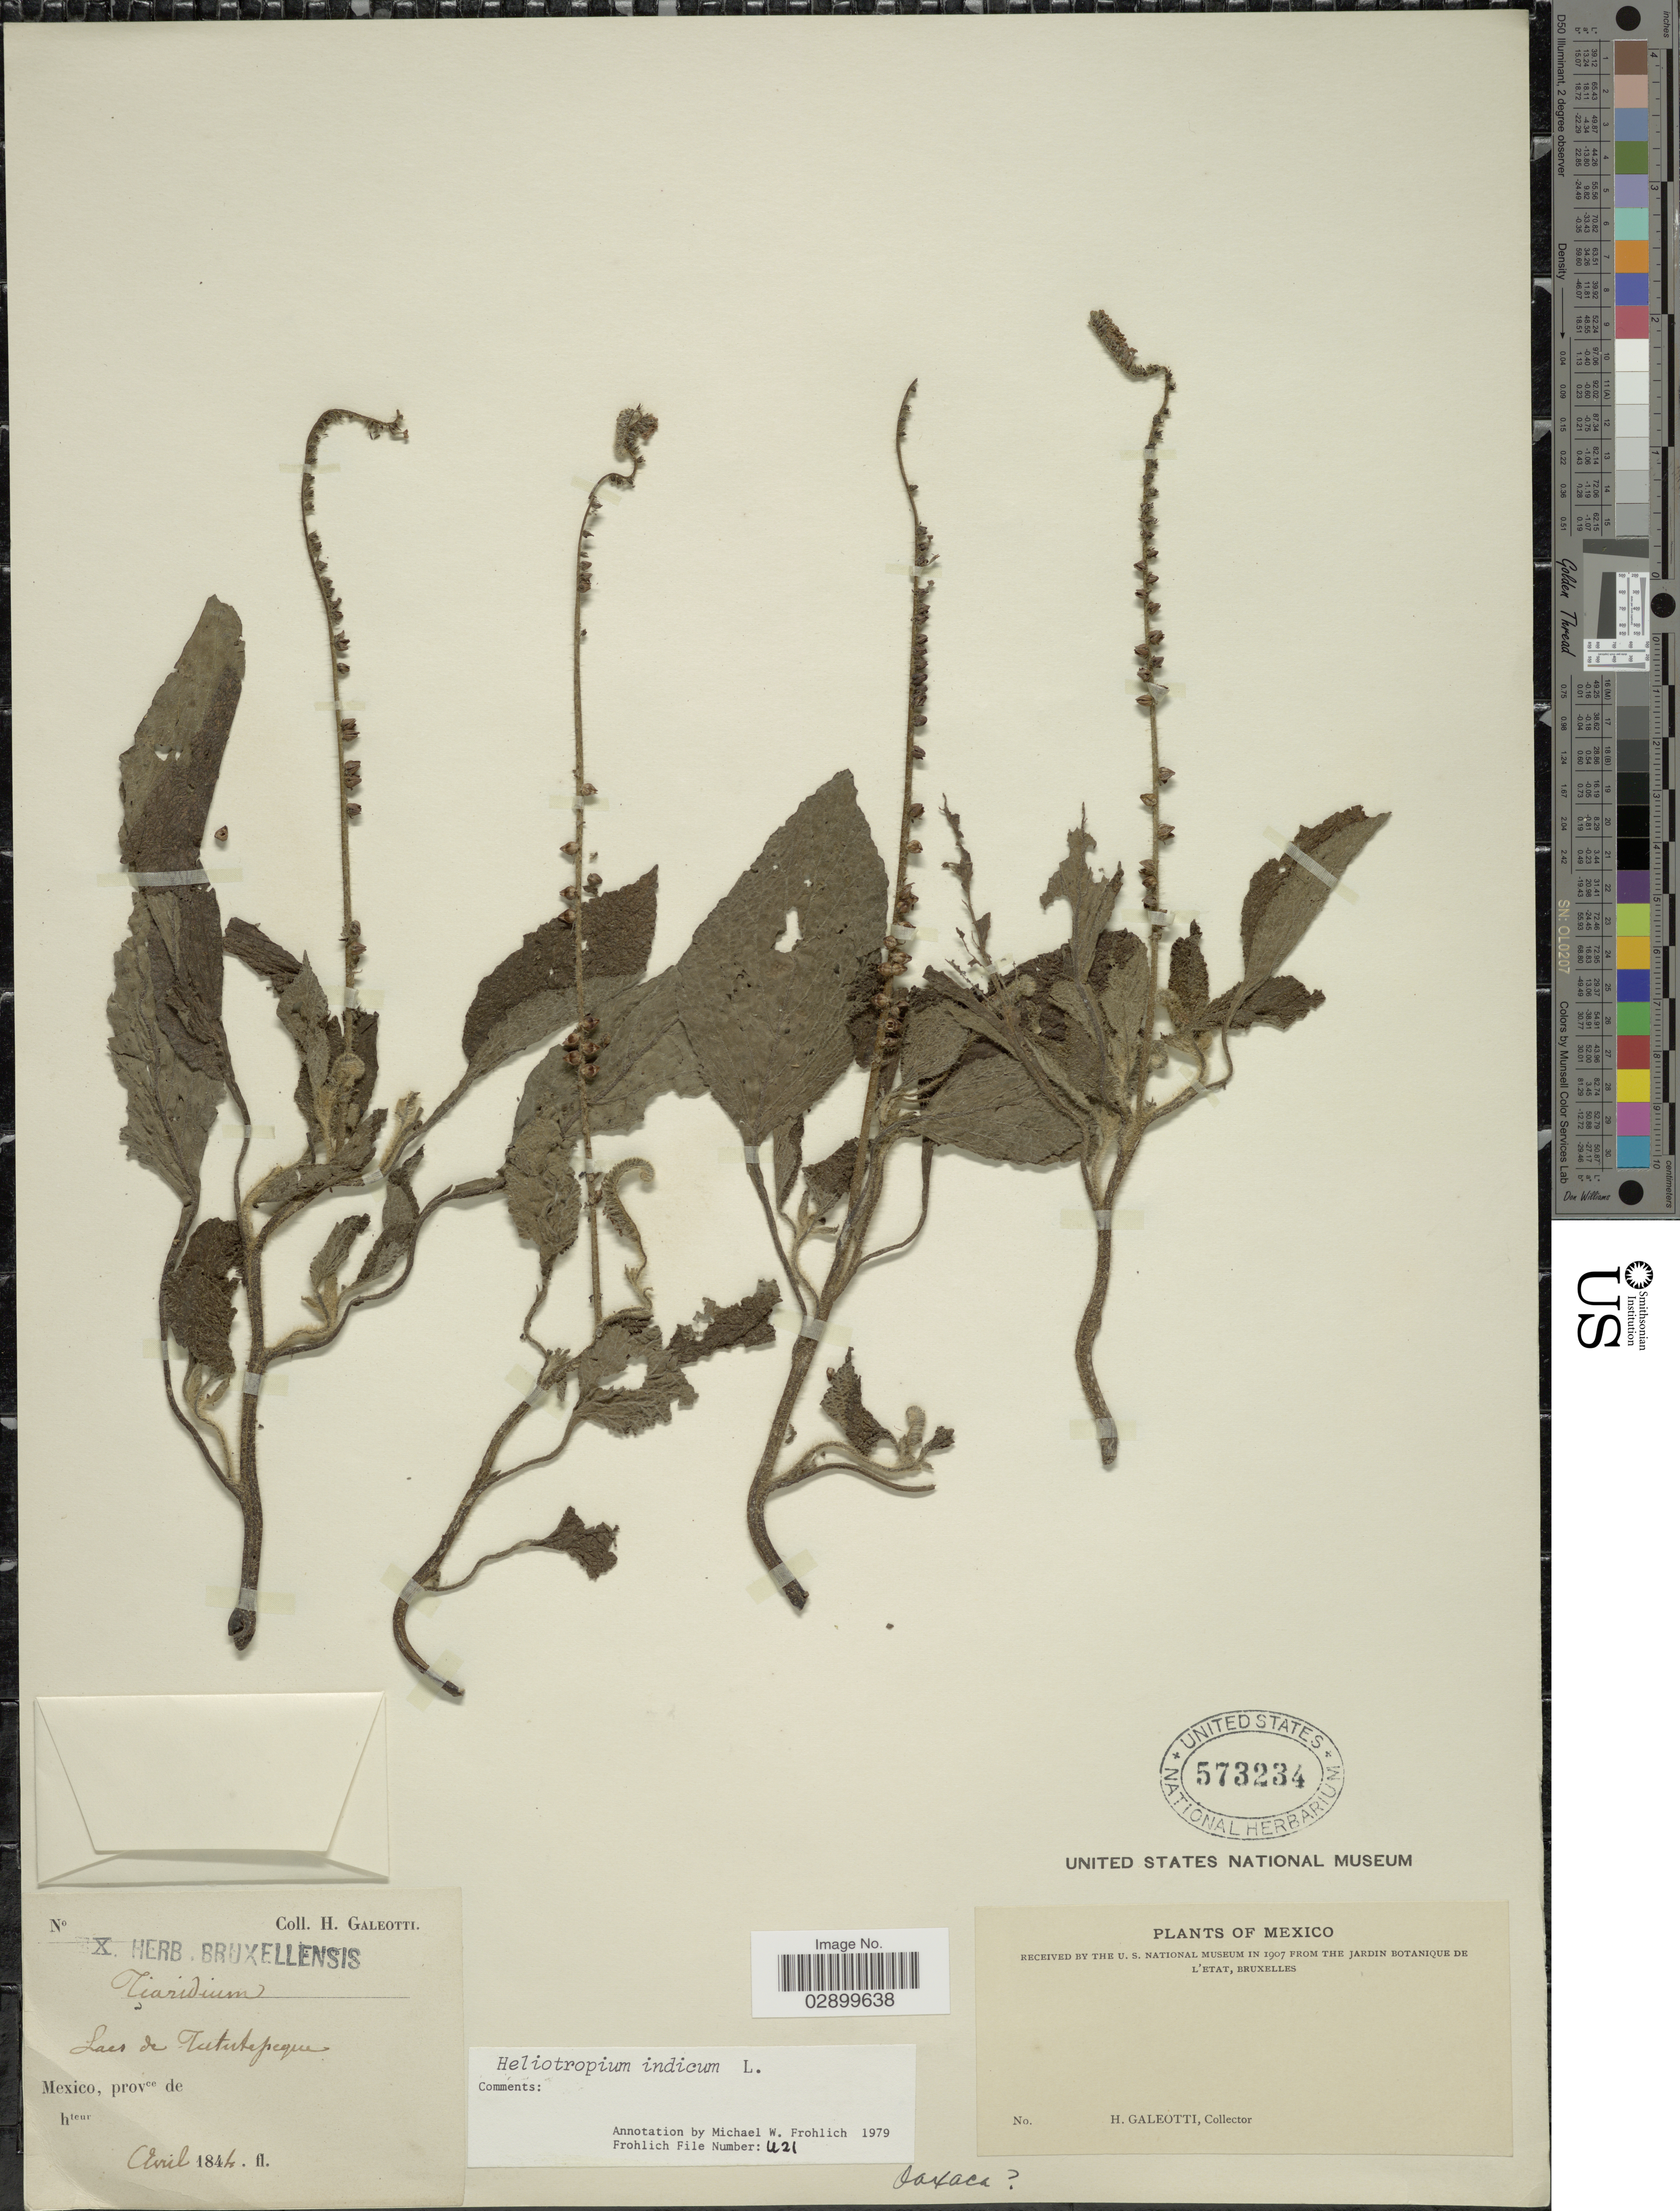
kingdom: Plantae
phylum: Tracheophyta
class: Magnoliopsida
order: Boraginales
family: Heliotropiaceae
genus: Heliotropium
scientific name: Heliotropium indicum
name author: L.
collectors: H. G. Galeotti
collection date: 1844-04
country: Mexico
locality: Lacs de Tututepeque.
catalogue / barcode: US 573234